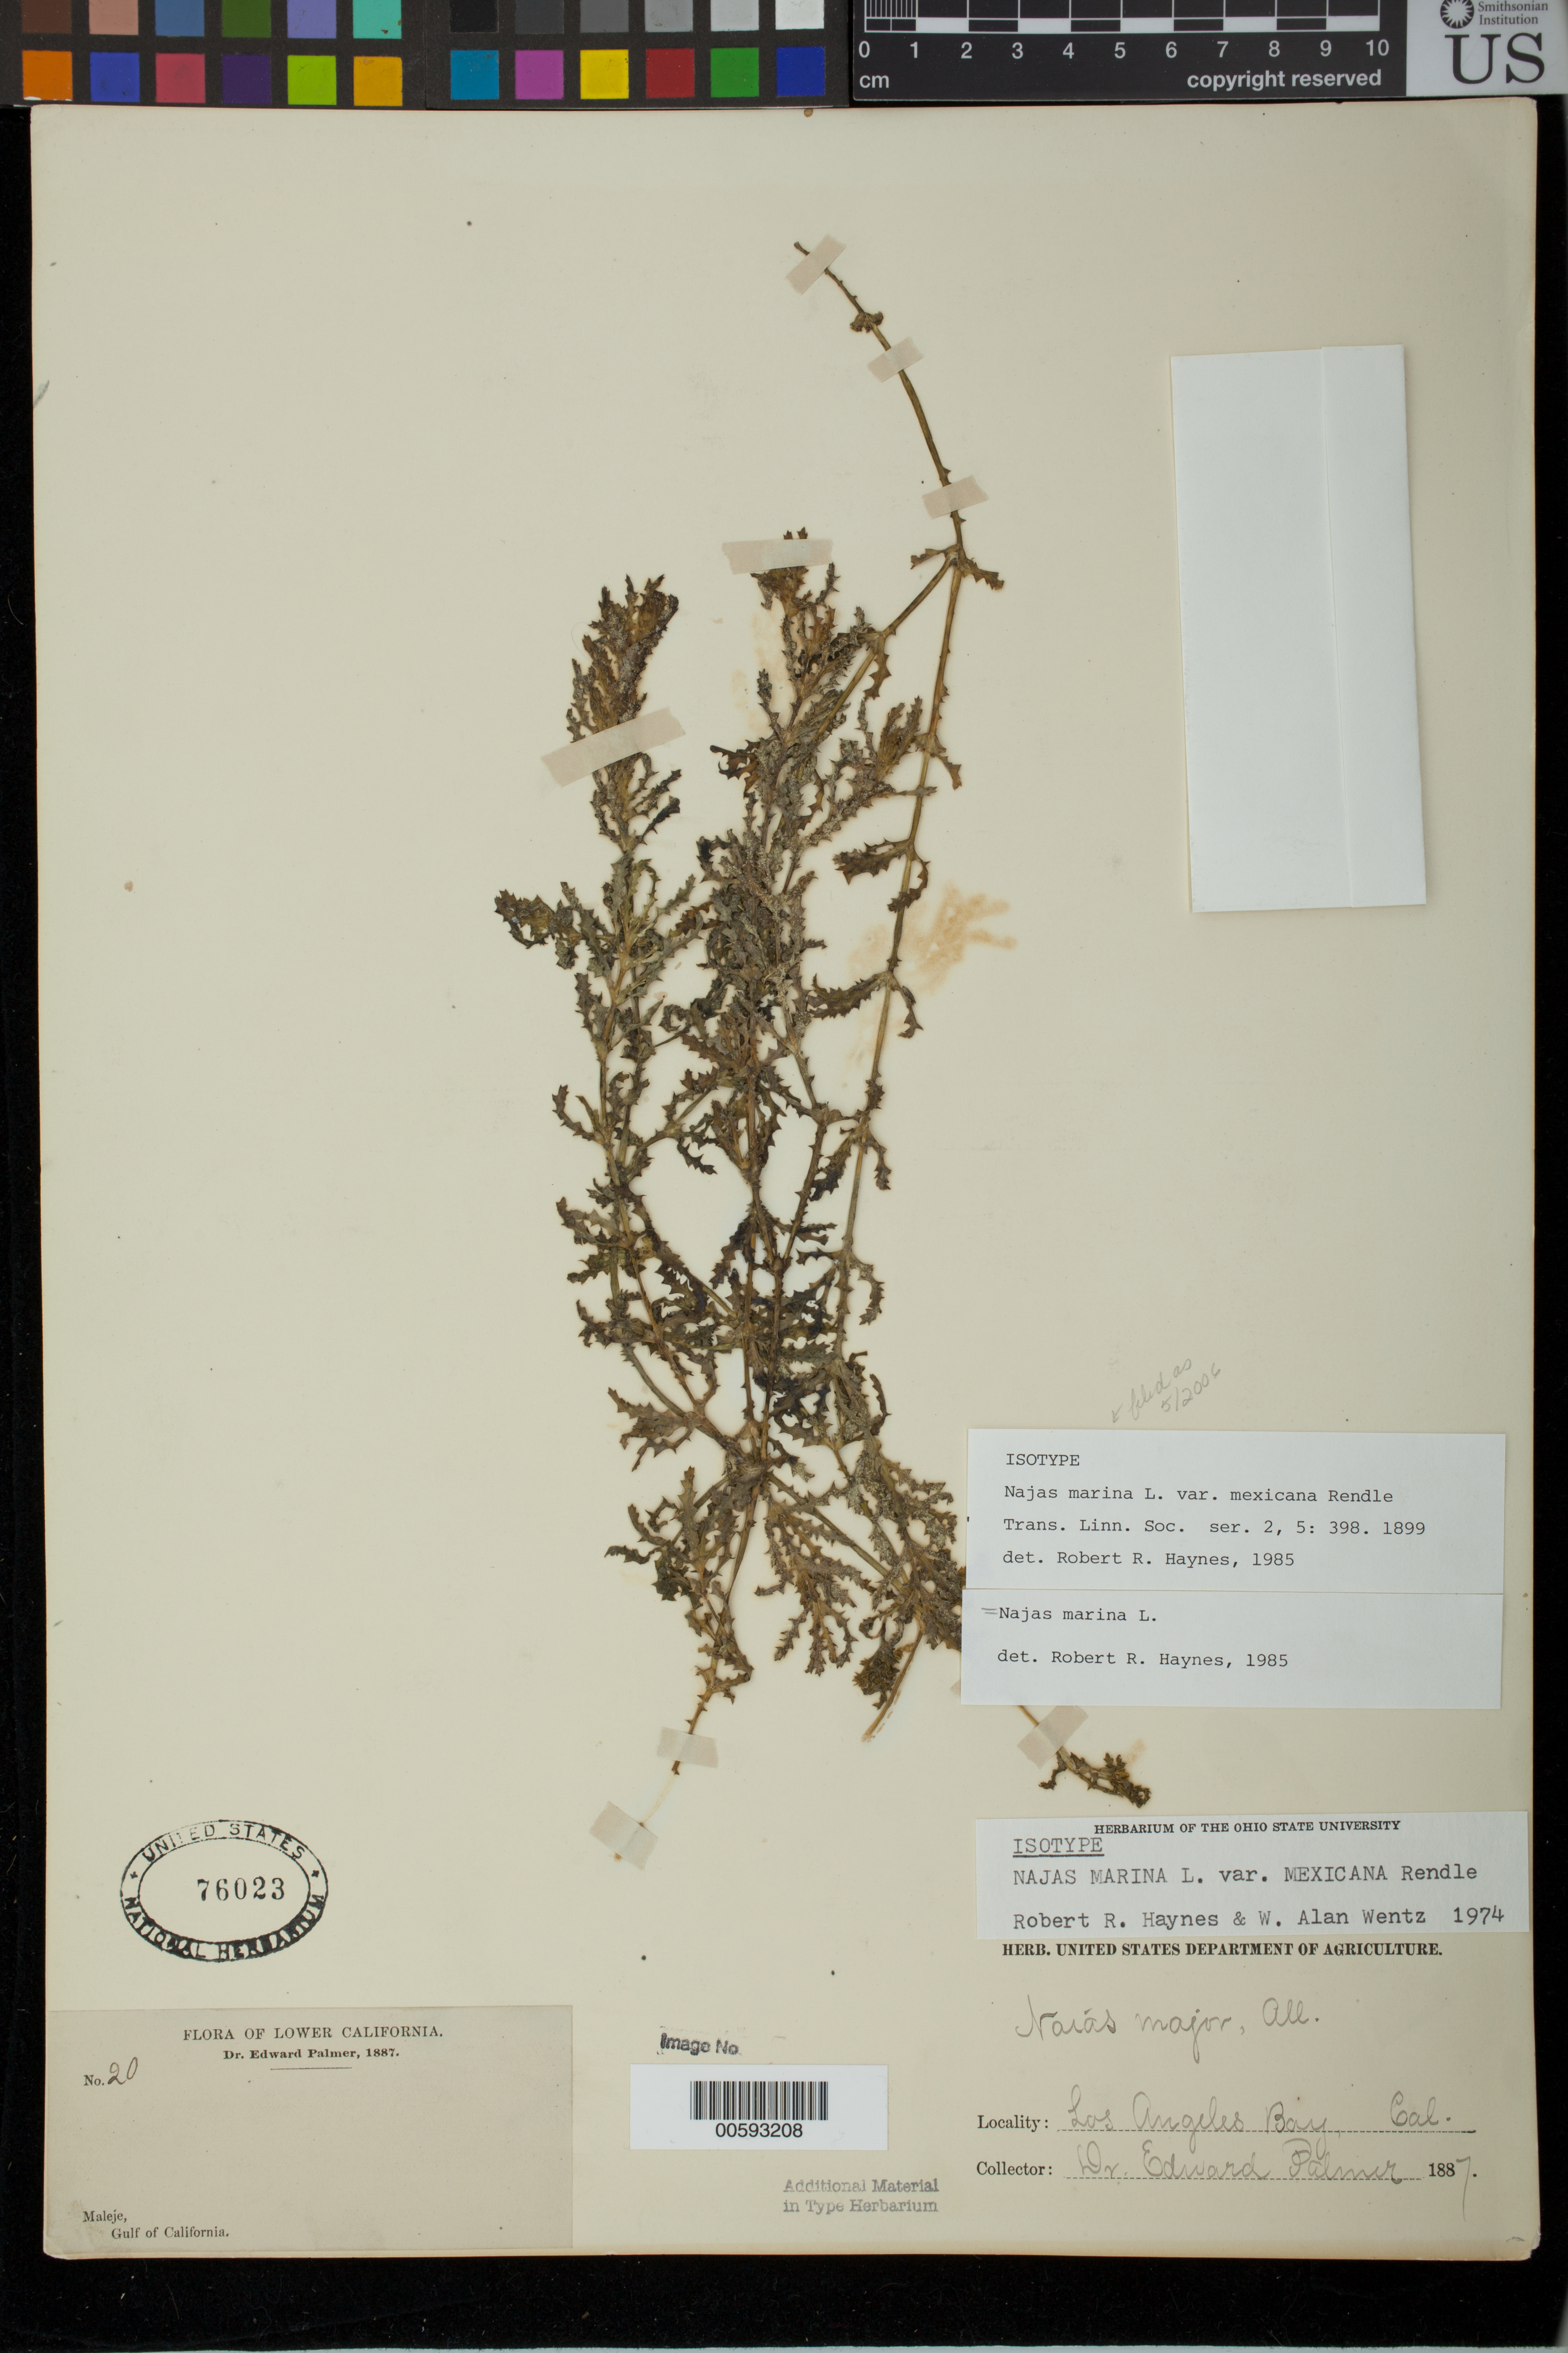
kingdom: Plantae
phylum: Tracheophyta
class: Liliopsida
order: Alismatales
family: Hydrocharitaceae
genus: Najas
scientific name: Najas marina var. mexicana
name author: Rendle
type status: Isotype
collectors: E. Palmer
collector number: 20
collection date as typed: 1887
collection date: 1887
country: Mexico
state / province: Baja California Sur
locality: Maleje, Gulf of California.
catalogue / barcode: US 76023